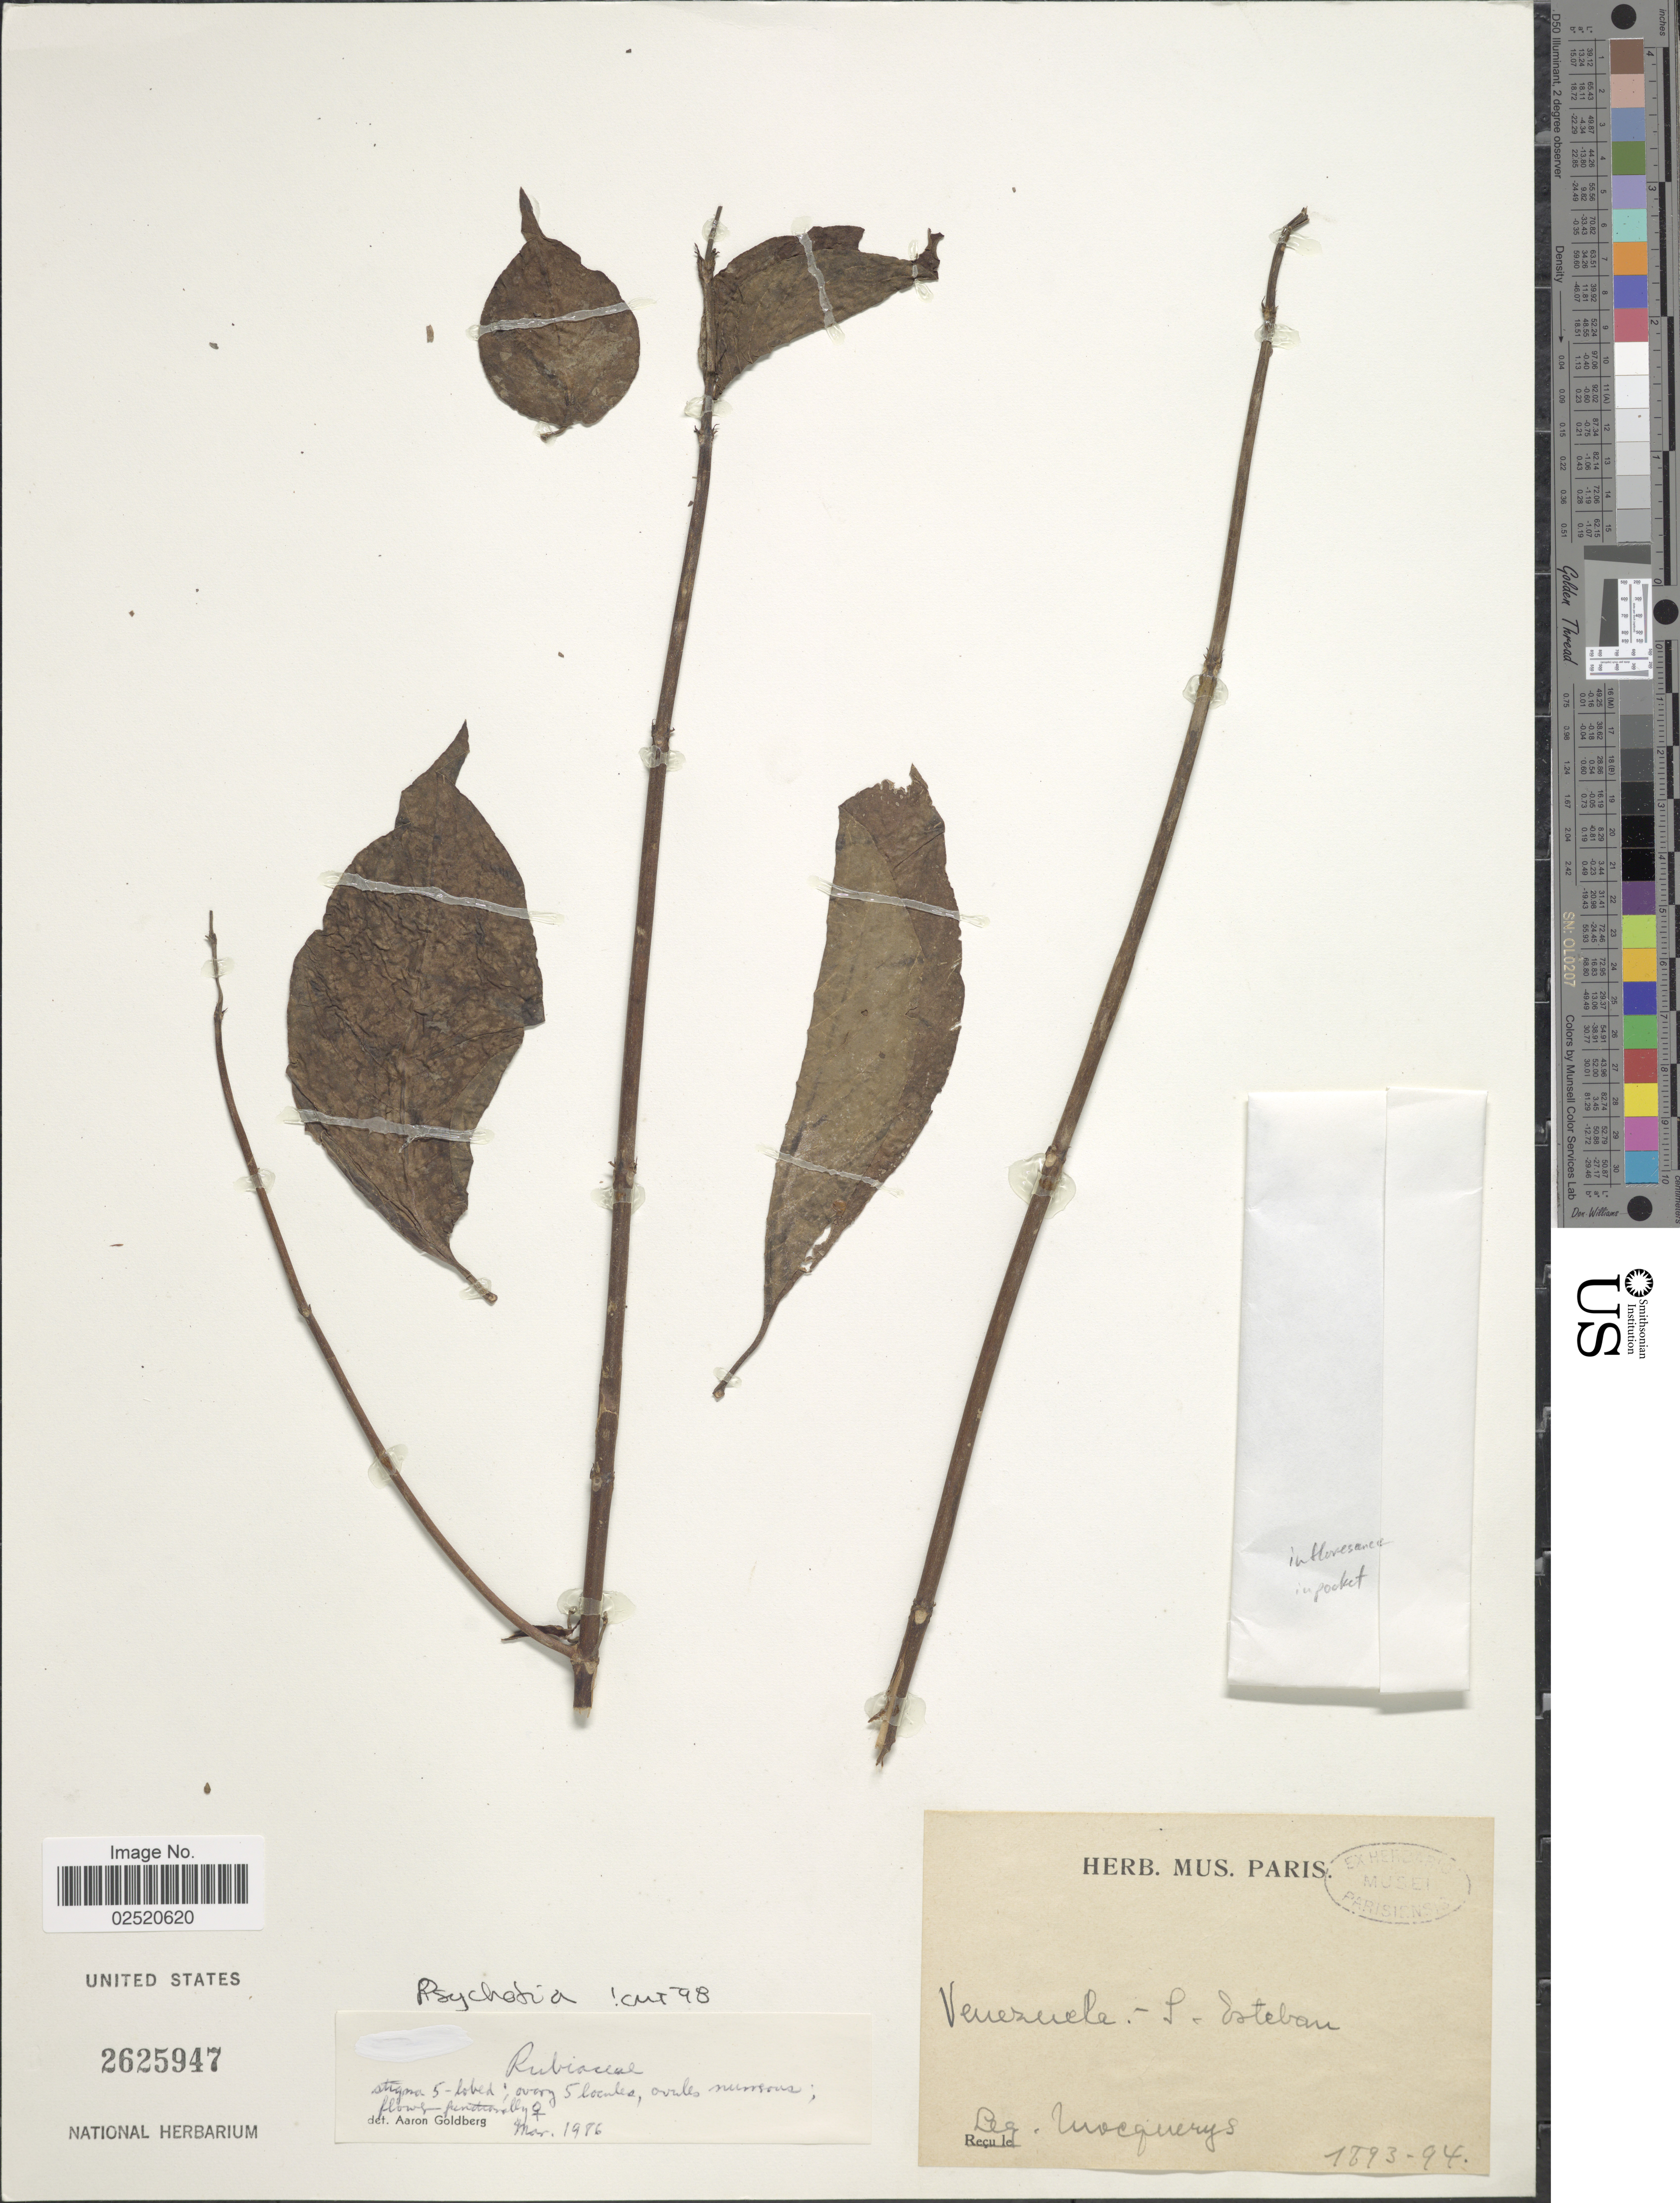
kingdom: Plantae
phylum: Tracheophyta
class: Magnoliopsida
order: Gentianales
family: Rubiaceae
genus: Psychotria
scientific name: Psychotria sp.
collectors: A. Mocquerys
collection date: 1893/1894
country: Venezuela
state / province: Carabobo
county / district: Puerto Cabello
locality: San Esteban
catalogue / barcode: US 2625947